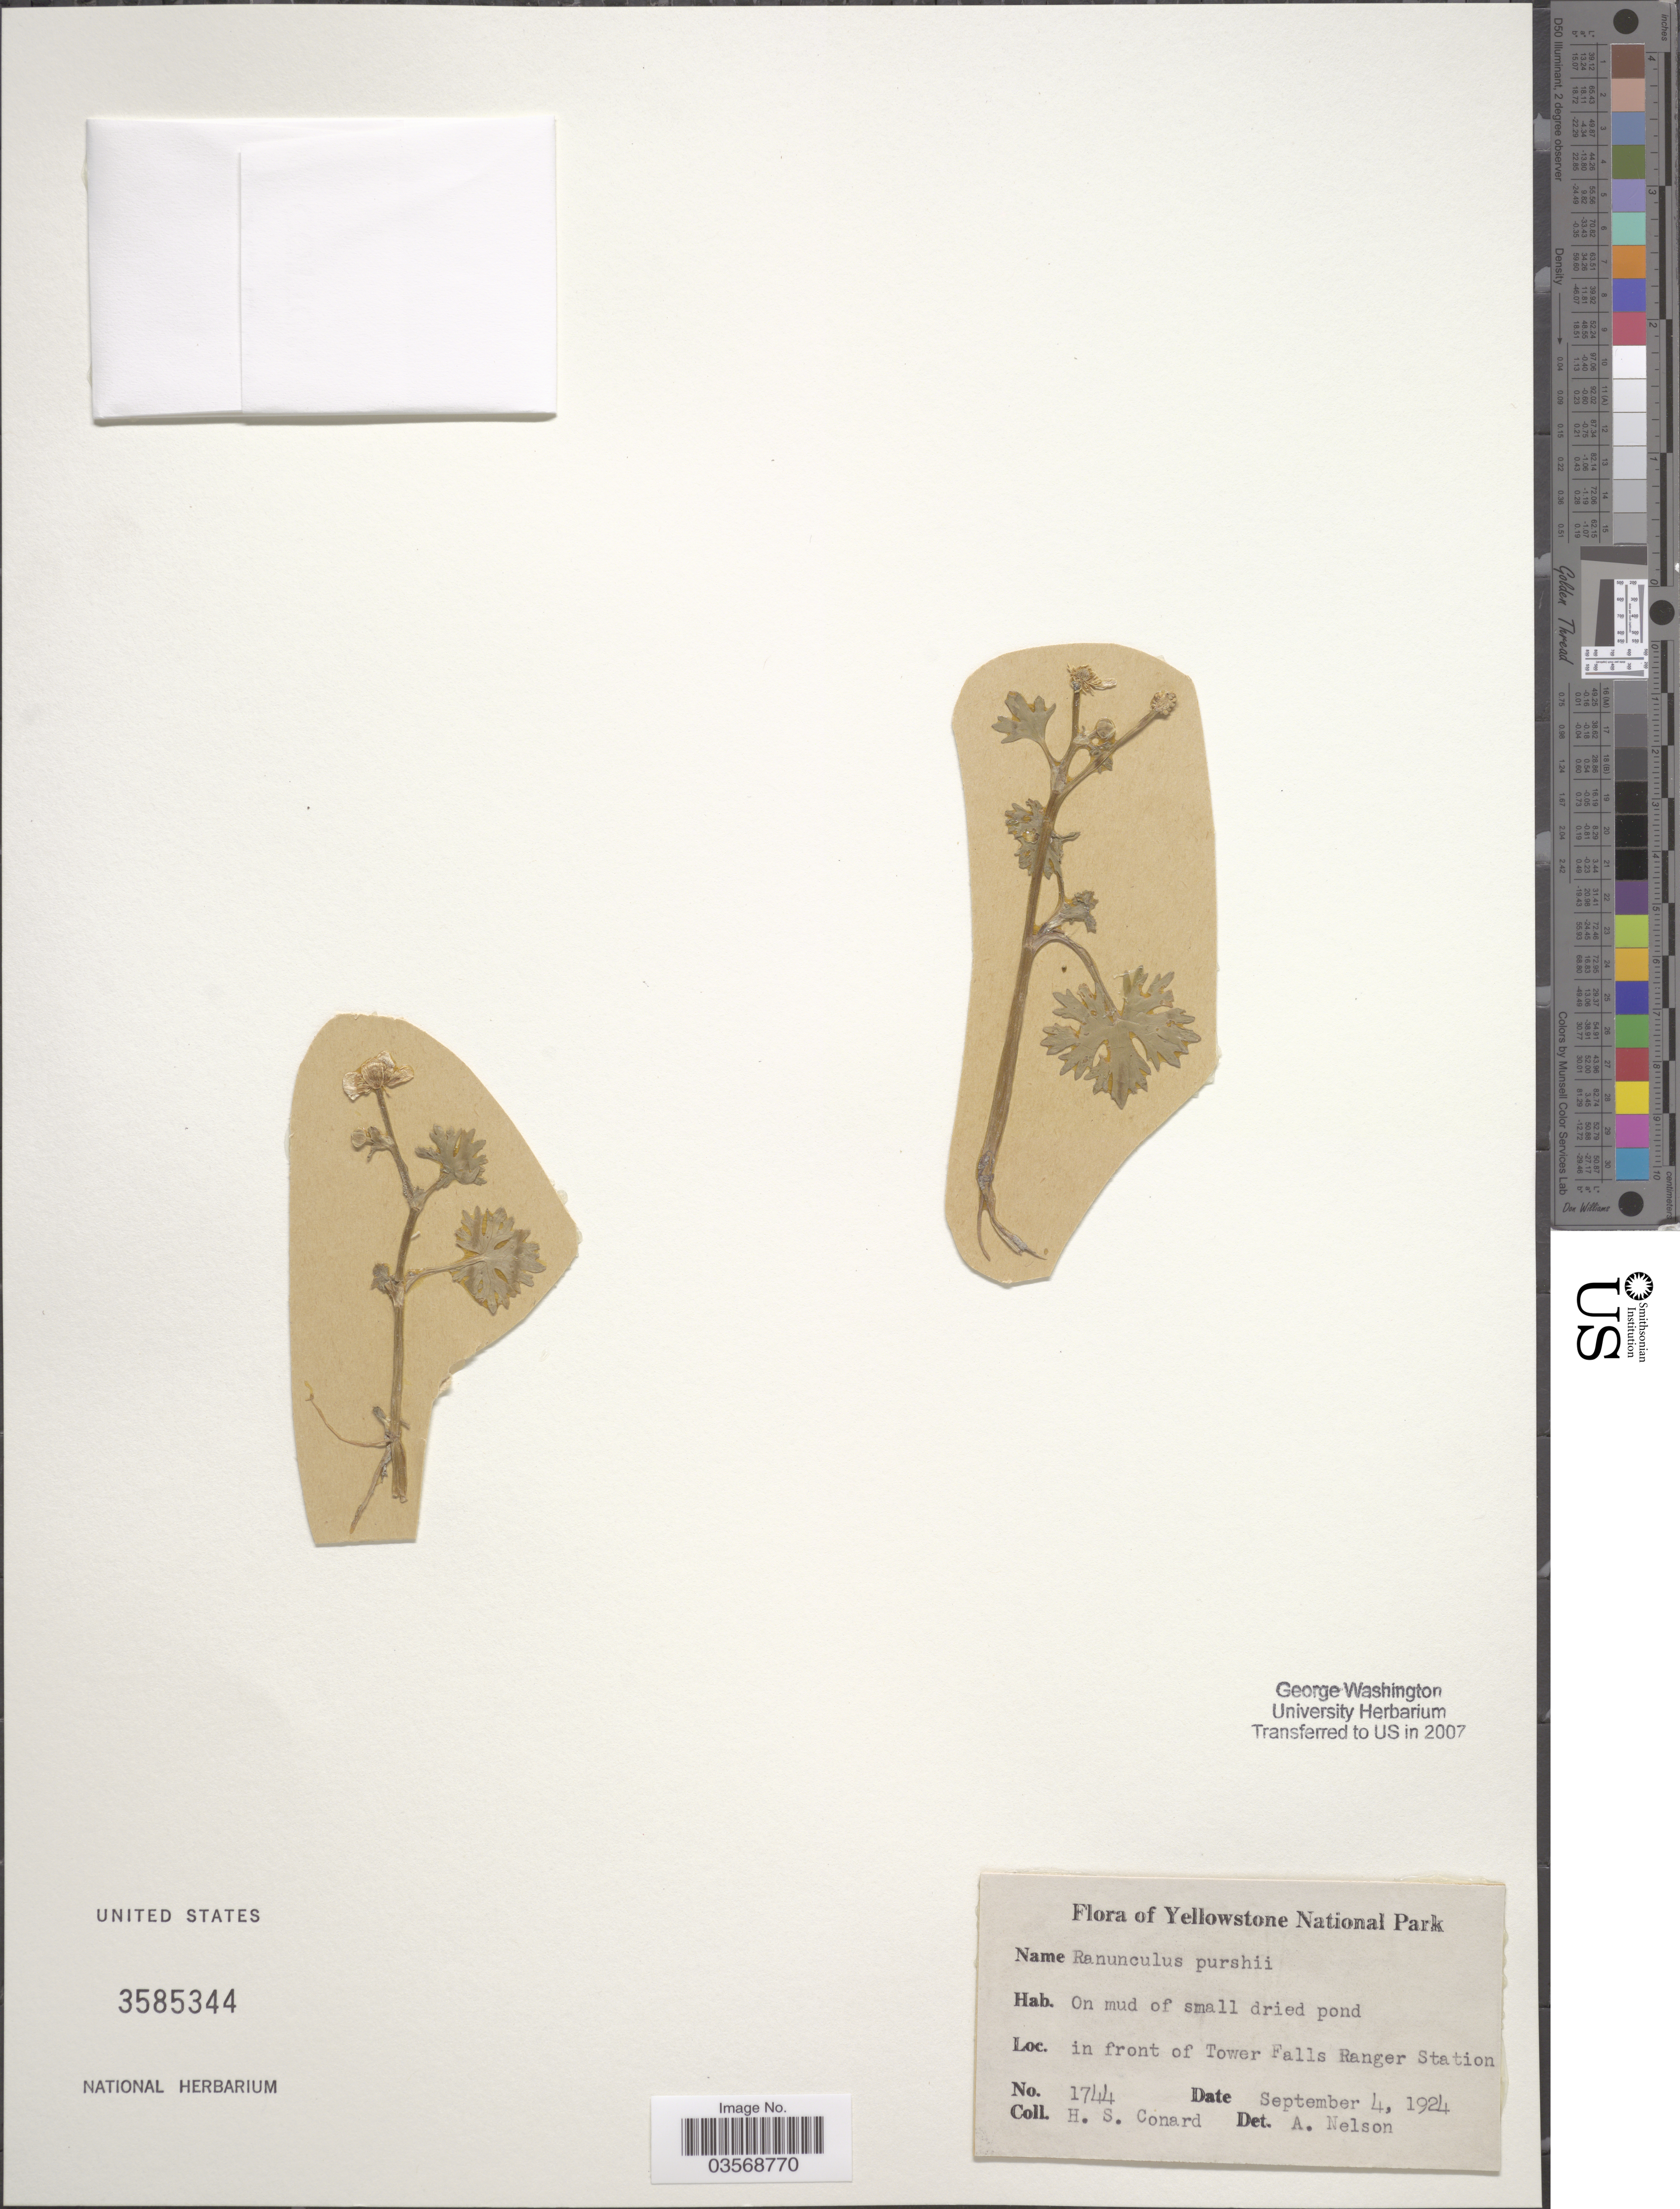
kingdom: Plantae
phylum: Tracheophyta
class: Magnoliopsida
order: Ranunculales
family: Ranunculaceae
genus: Ranunculus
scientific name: Ranunculus purshii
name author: Richardson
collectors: H. S. Conard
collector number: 1744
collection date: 1924-09-04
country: United States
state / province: Wyoming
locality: Yellowstone National Park. In front of Tower Falls Ranger Station.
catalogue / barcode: US 3585344